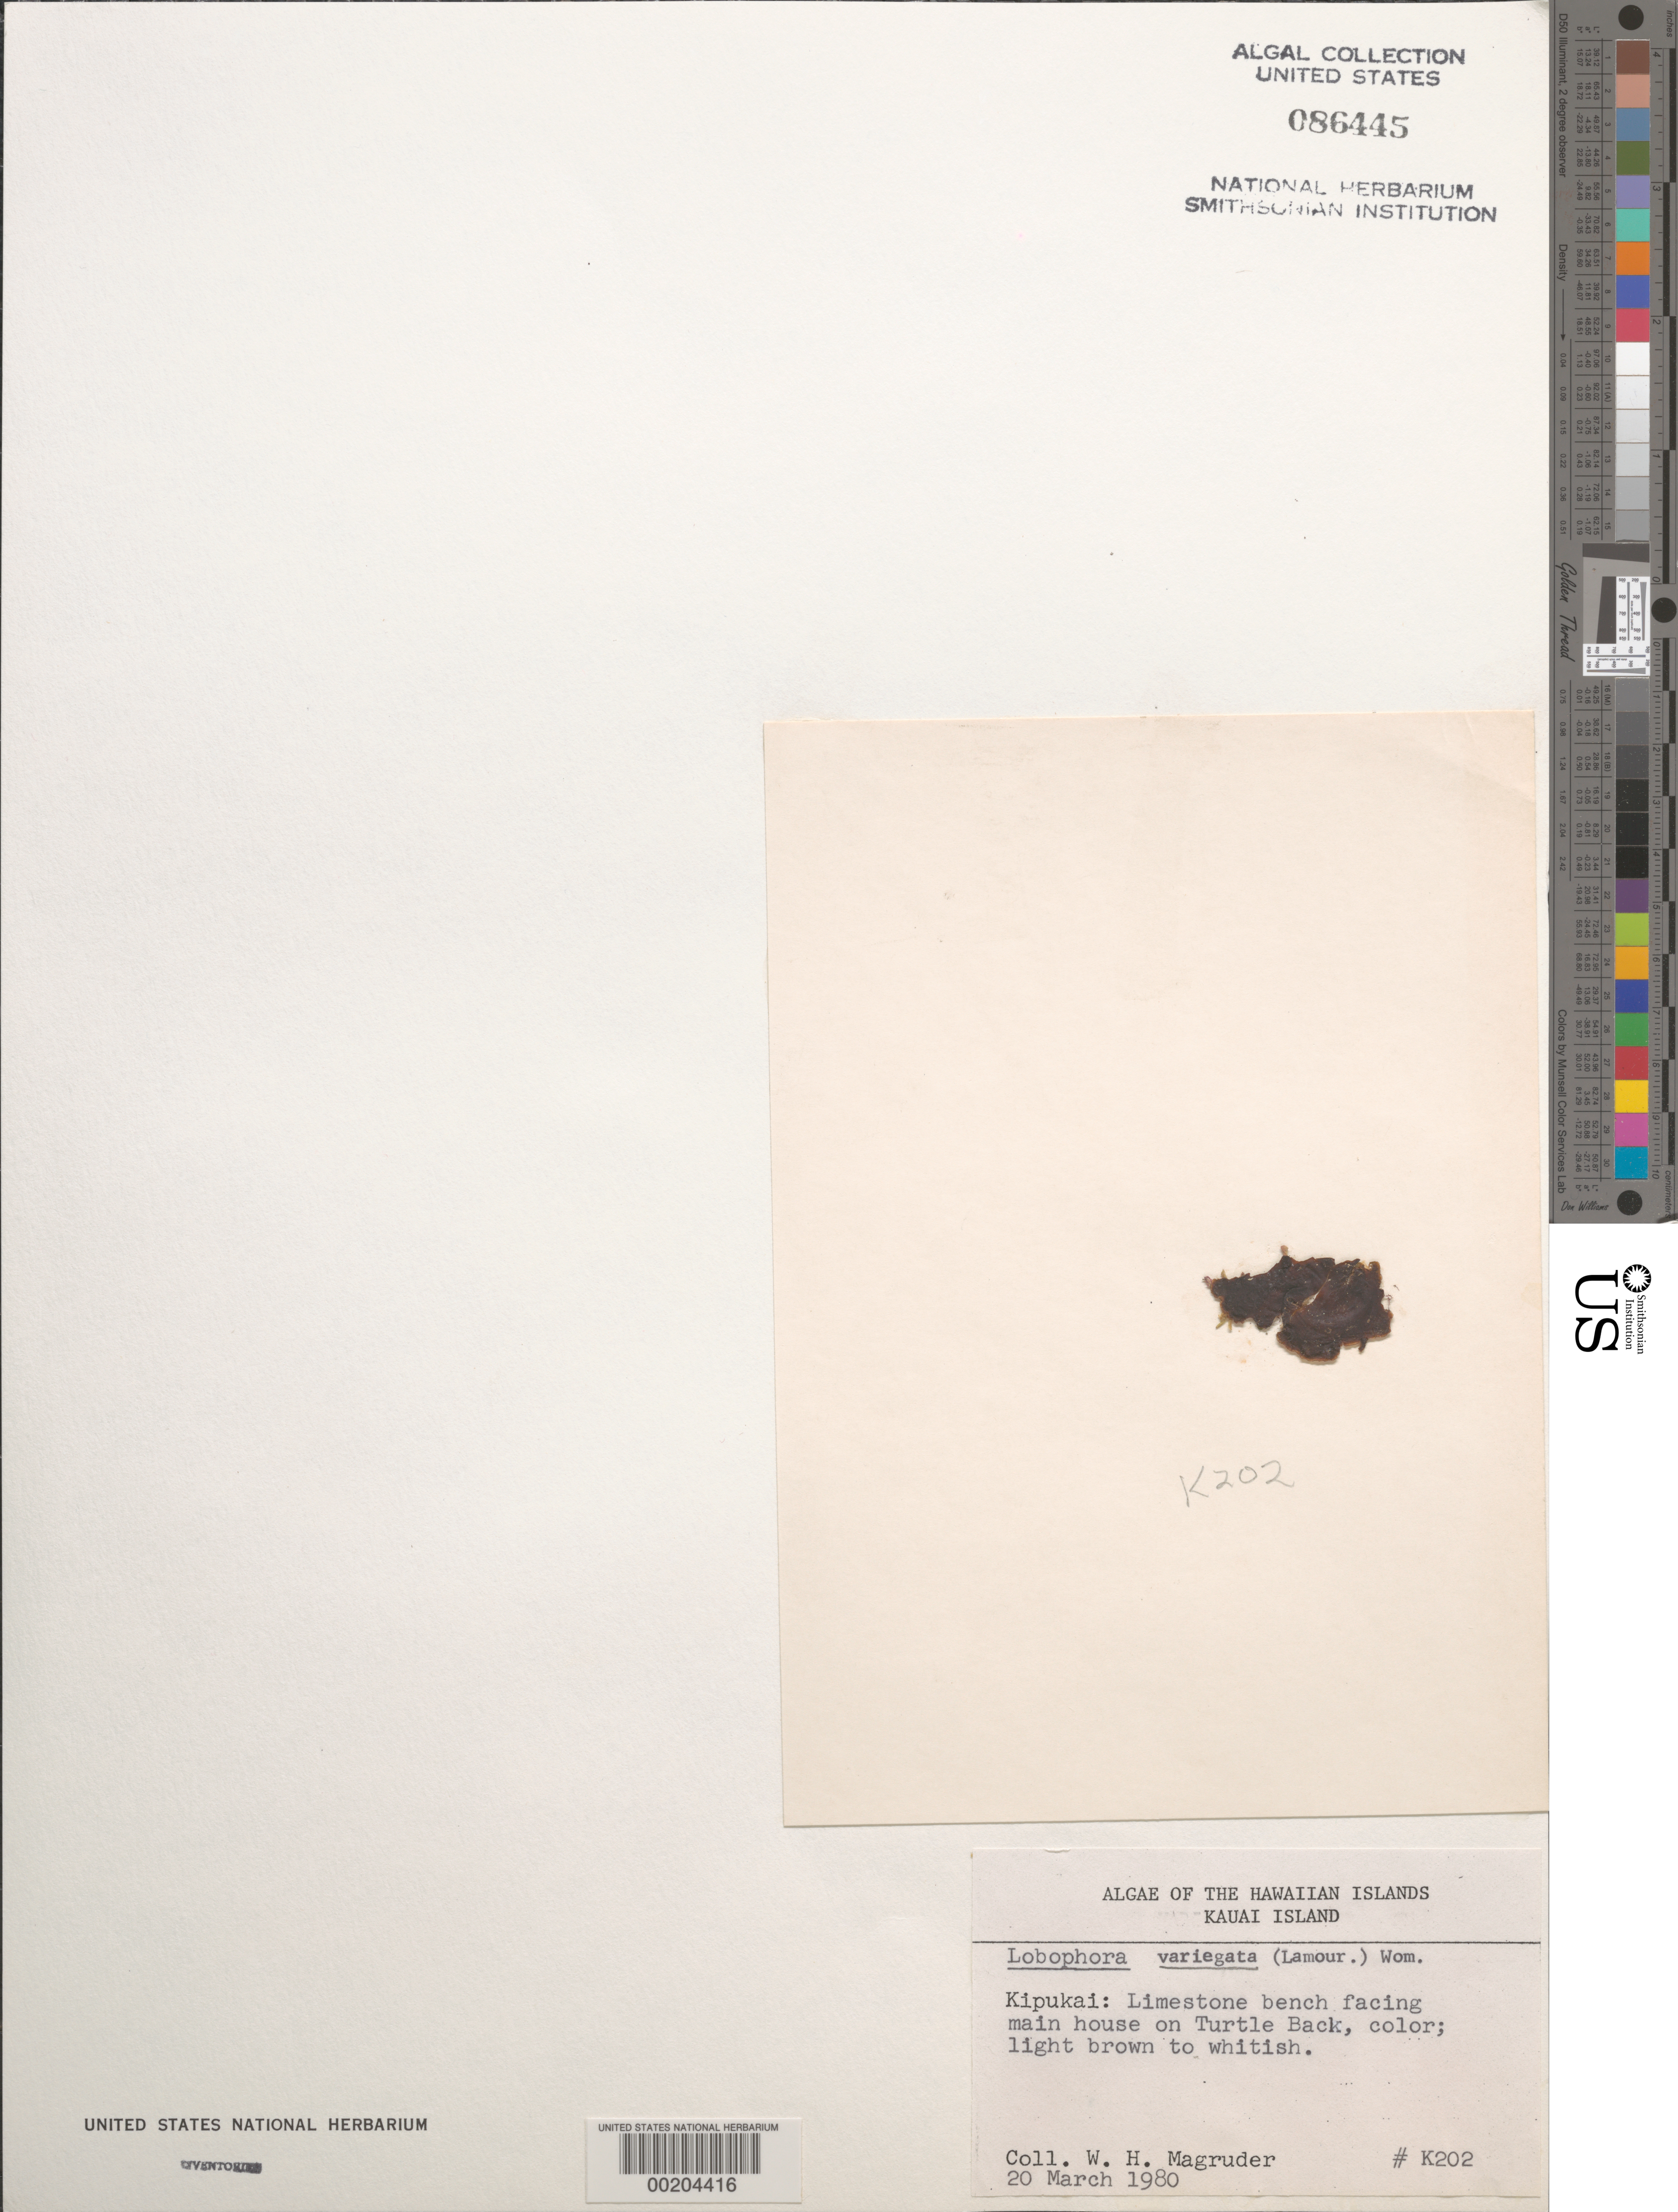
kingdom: Chromista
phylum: Ochrophyta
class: Phaeophyceae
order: Dictyotales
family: Dictyotaceae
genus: Lobophora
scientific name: Lobophora variegata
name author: (J.V.Lamouroux) Womersley & E.C. Oliveira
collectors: W. Magruder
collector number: K202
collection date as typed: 20 Mar 1980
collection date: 1980-03-20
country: United States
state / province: Hawaii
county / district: Kauai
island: Kaua'i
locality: Kipukai, Turtle Back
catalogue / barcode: US 86445